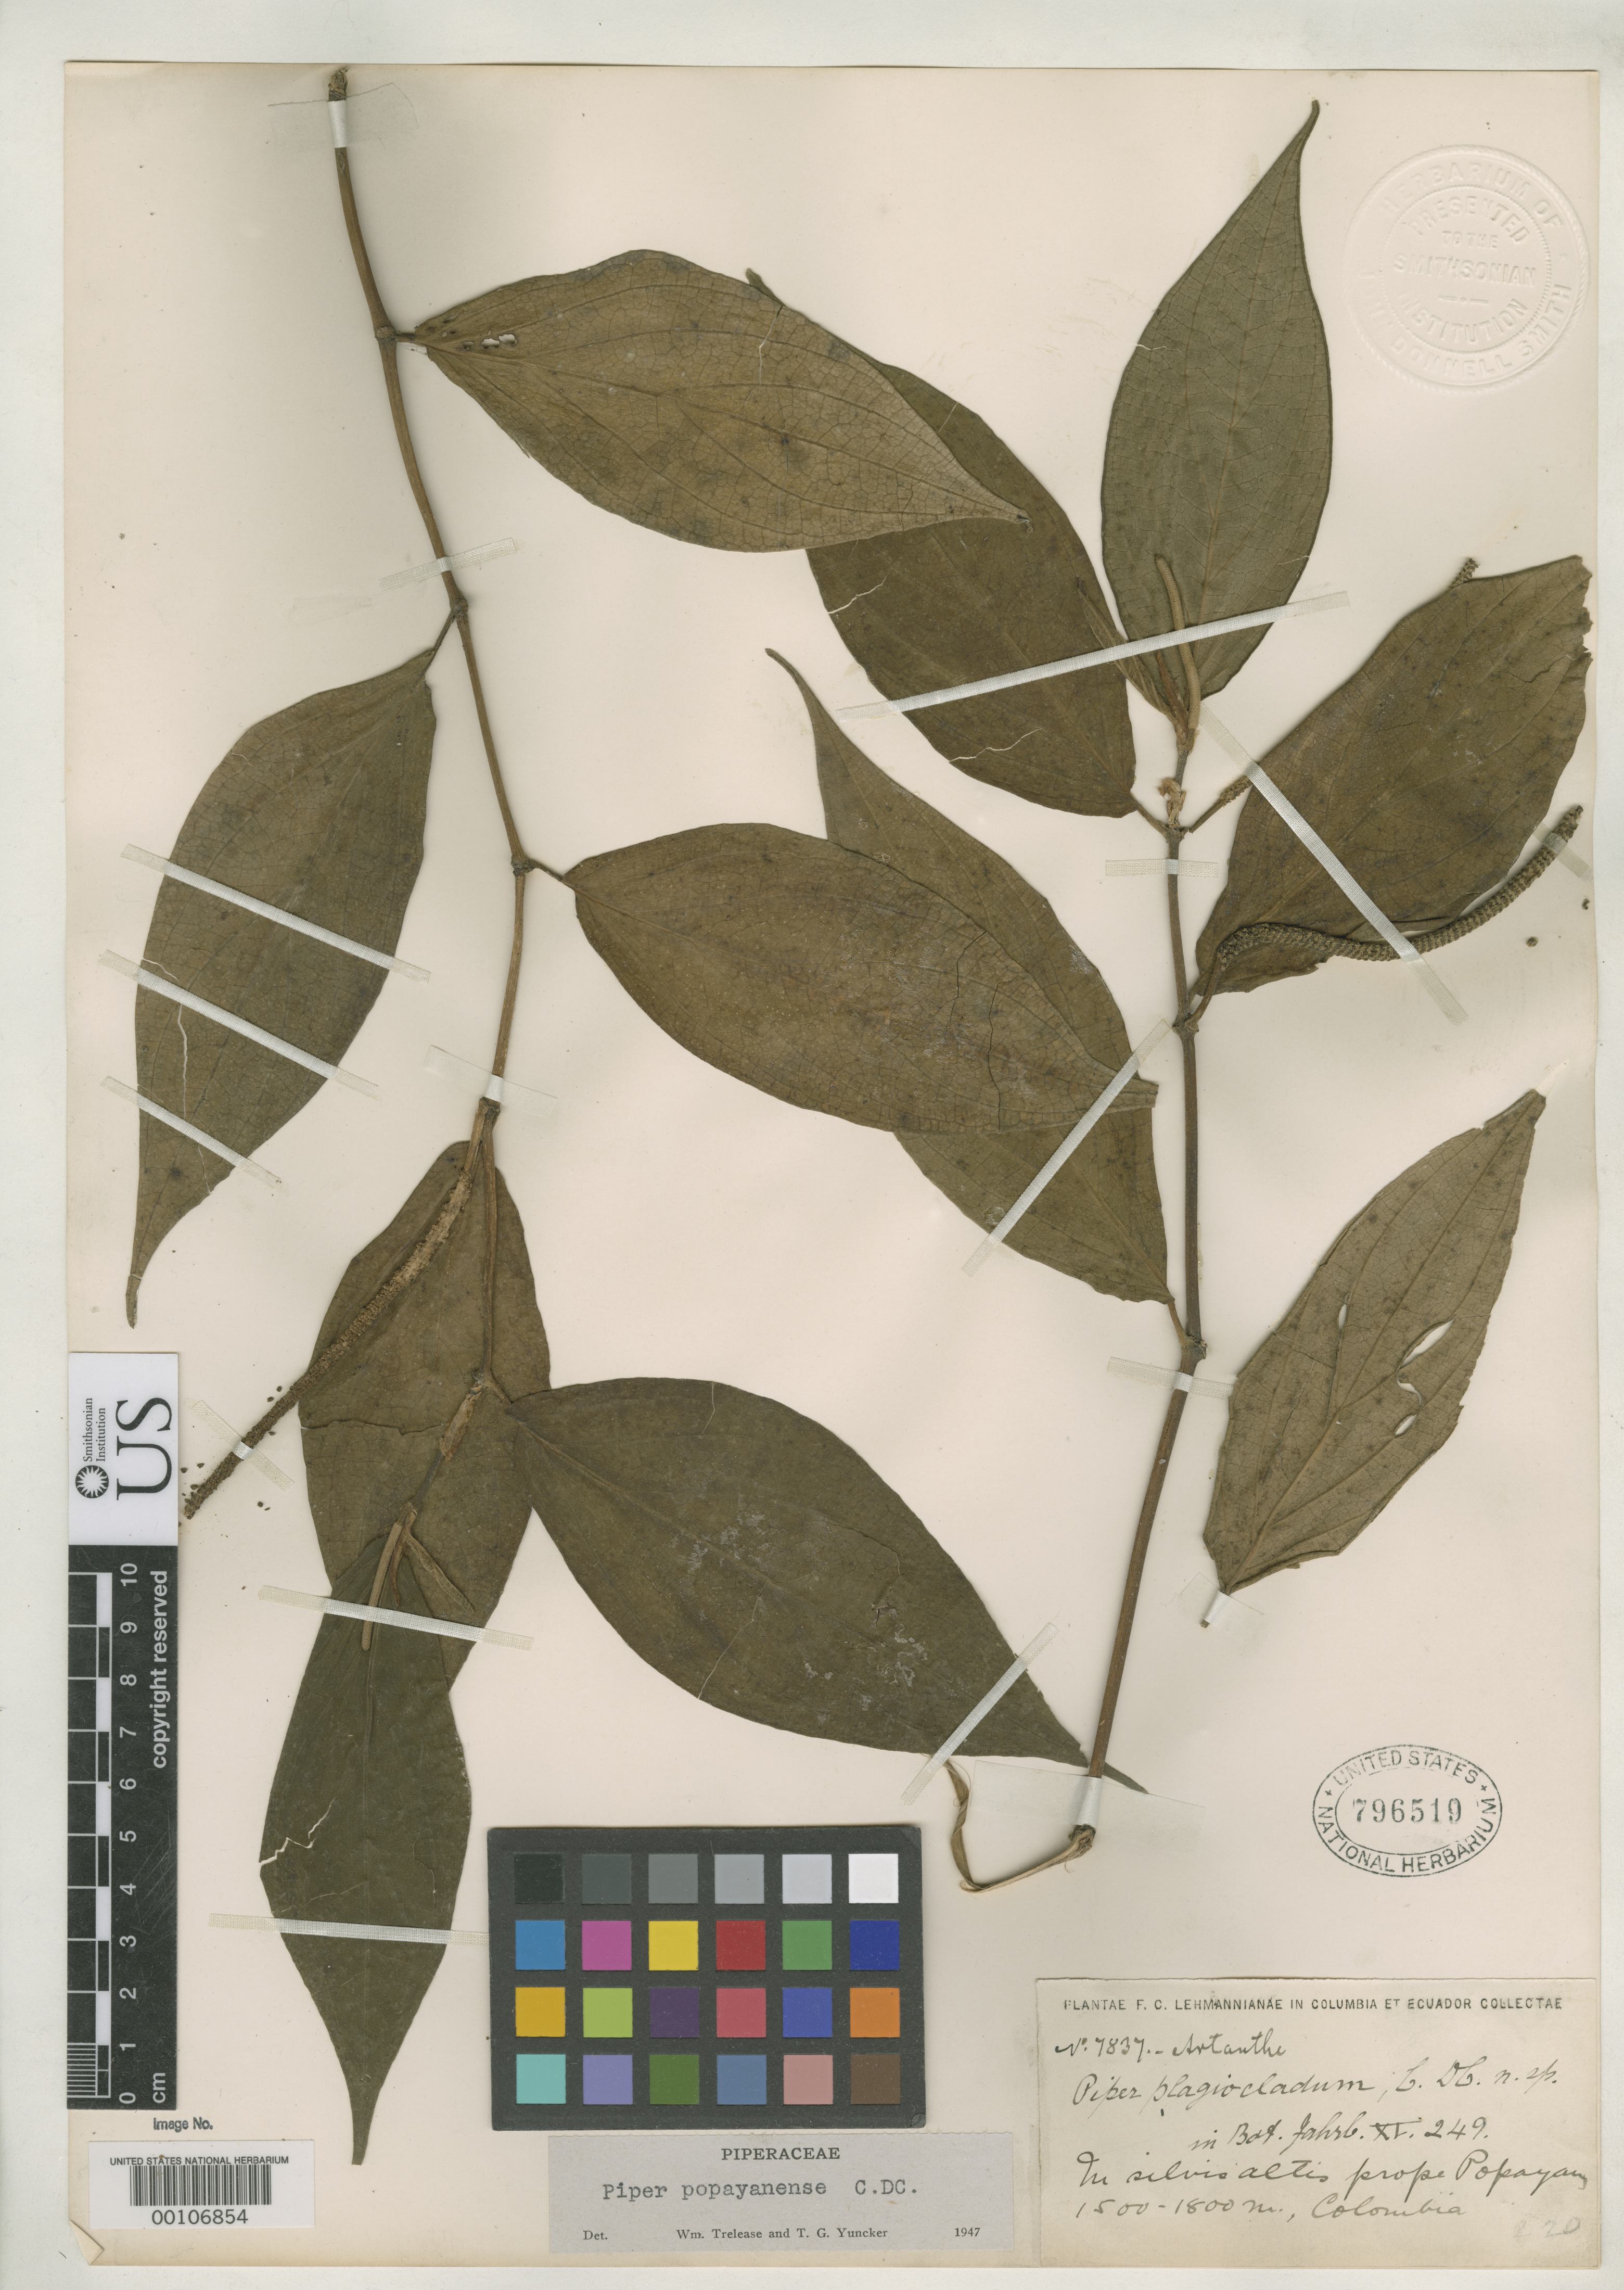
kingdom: Plantae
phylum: Tracheophyta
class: Magnoliopsida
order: Piperales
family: Piperaceae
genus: Piper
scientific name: Piper plagiocladum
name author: C. DC.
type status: Isotype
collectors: F. C. Lehmann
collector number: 7837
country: Colombia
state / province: Cauca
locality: Near Popayan.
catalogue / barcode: US 796519